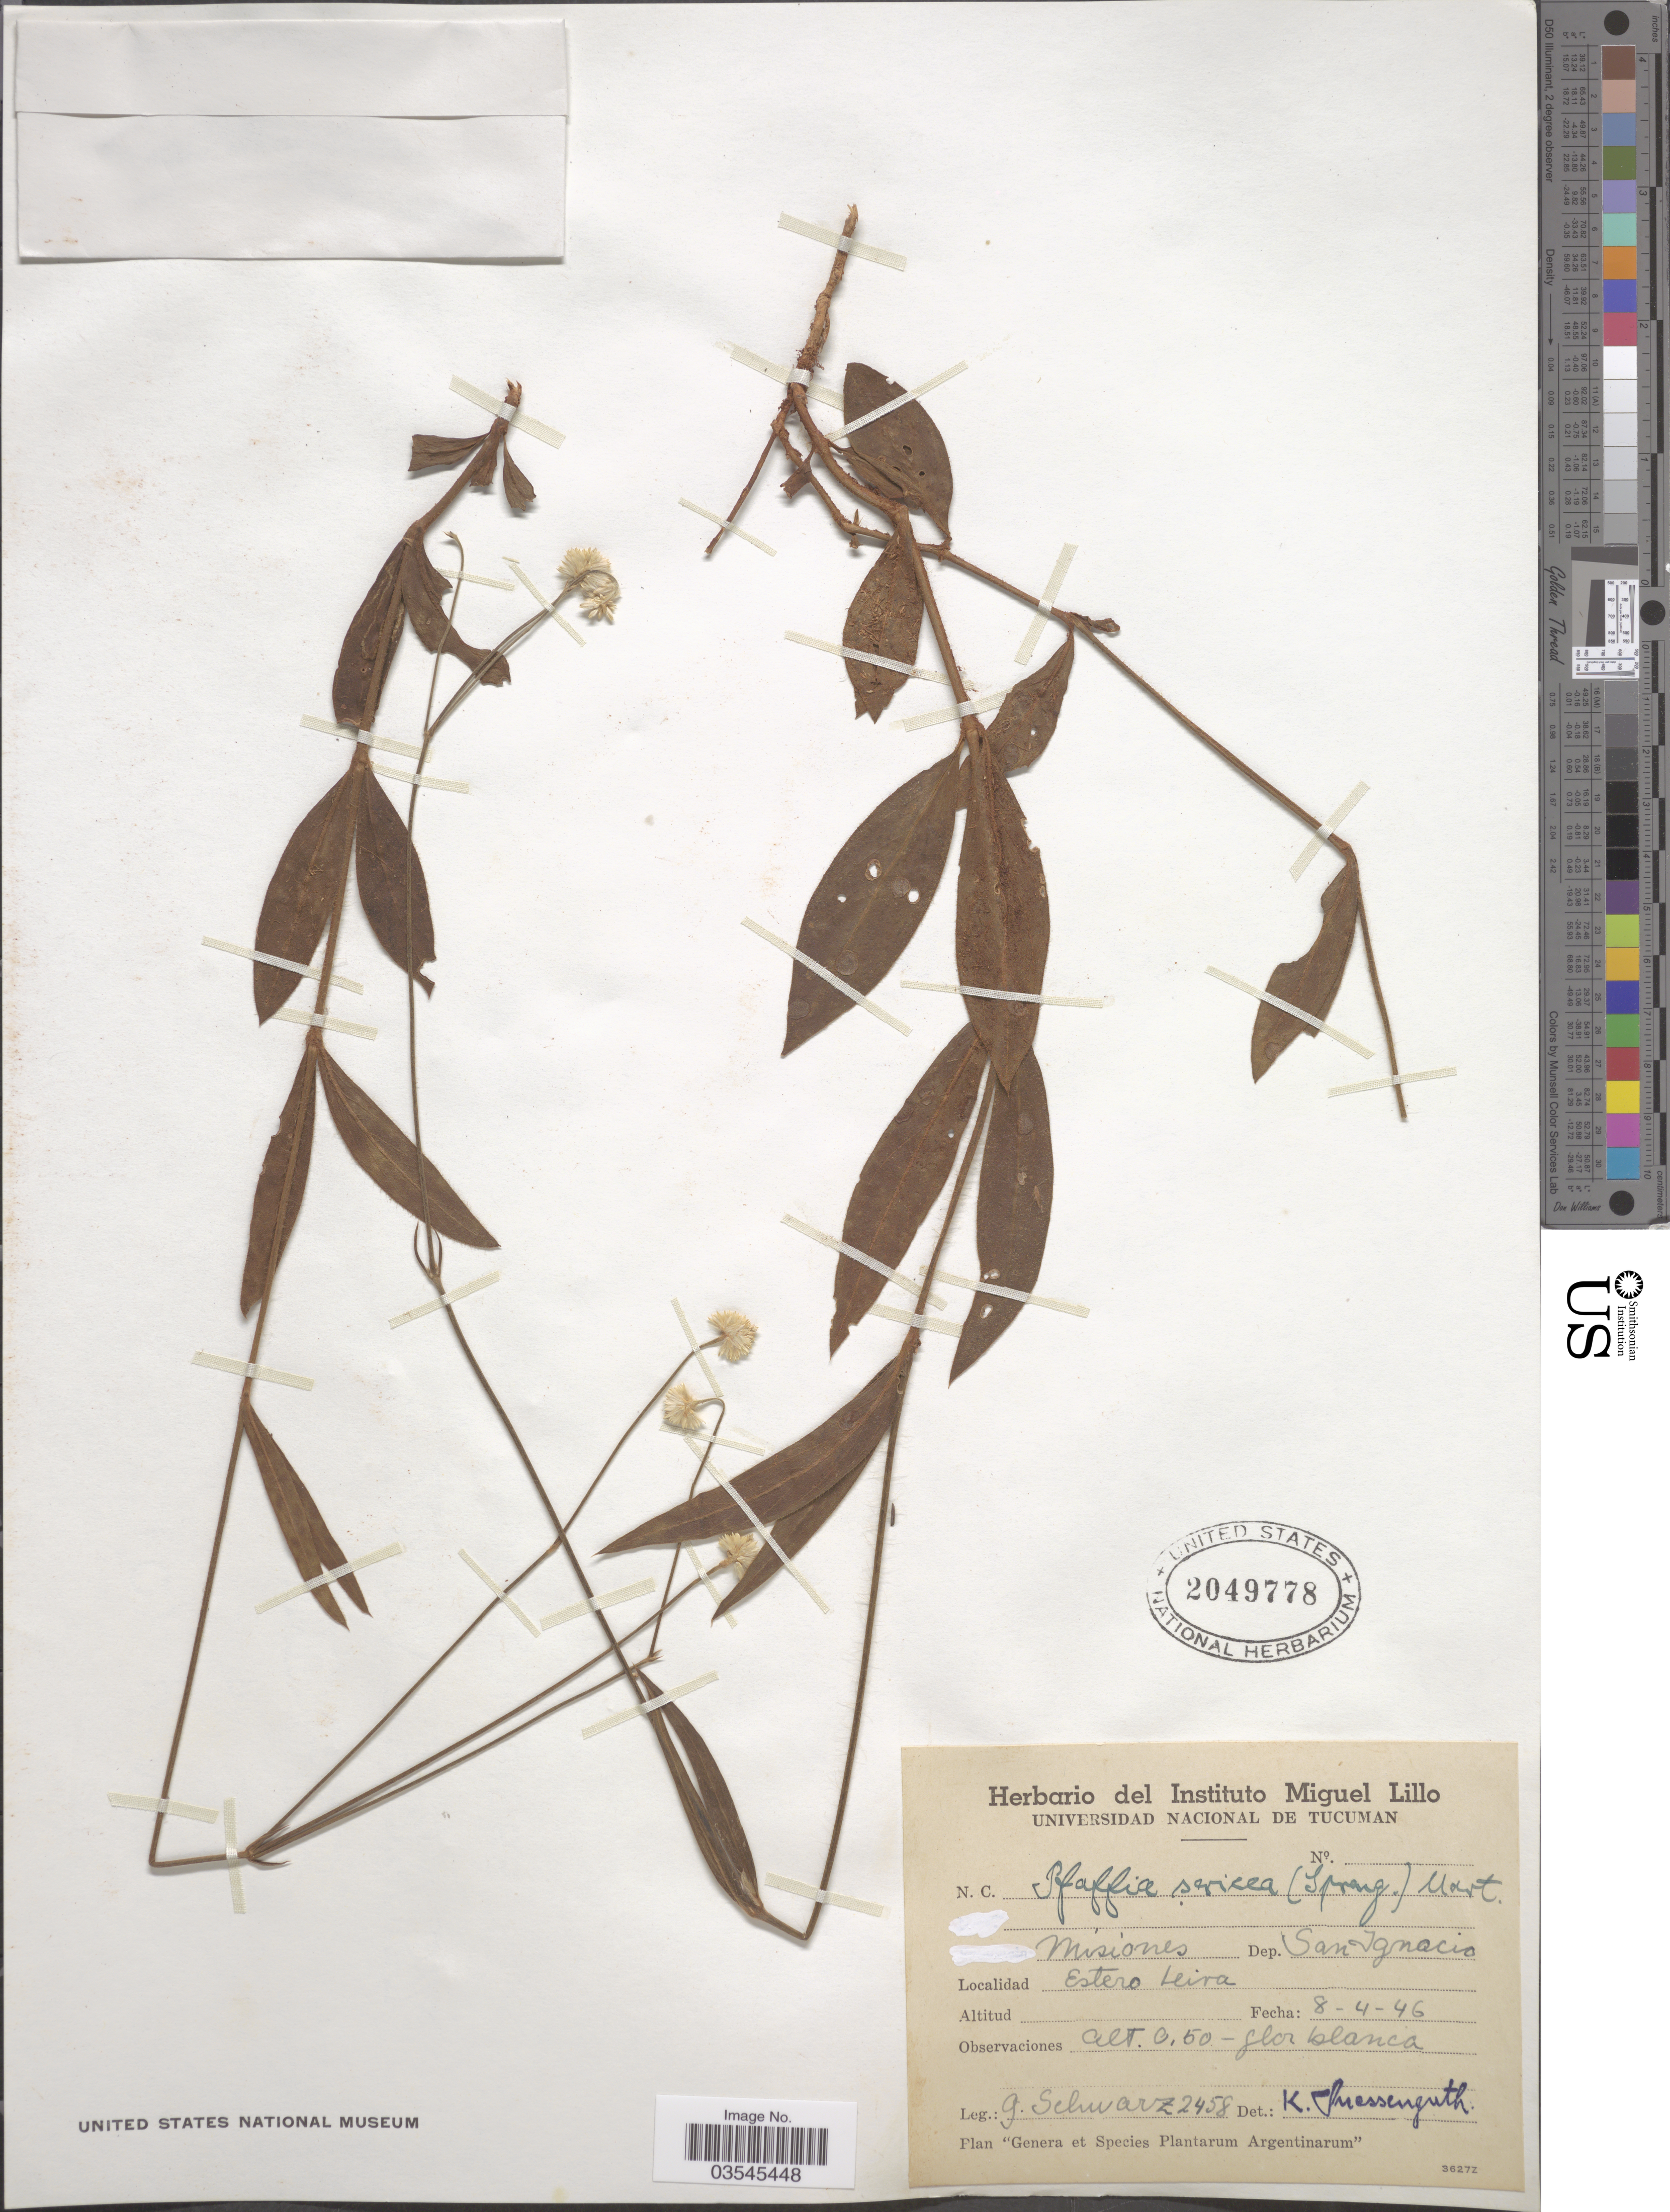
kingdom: Plantae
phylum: Tracheophyta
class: Magnoliopsida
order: Caryophyllales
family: Amaranthaceae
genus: Pfaffia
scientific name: Pfaffia tuberosa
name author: (Moq. ex DC.) Hicken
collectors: G. J. Schwarz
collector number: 2458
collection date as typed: Transcribed d/m/y: 8/4/46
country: Argentina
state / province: Misiones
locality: Dep. San Ignacio. Estero Leira.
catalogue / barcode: US 2049778